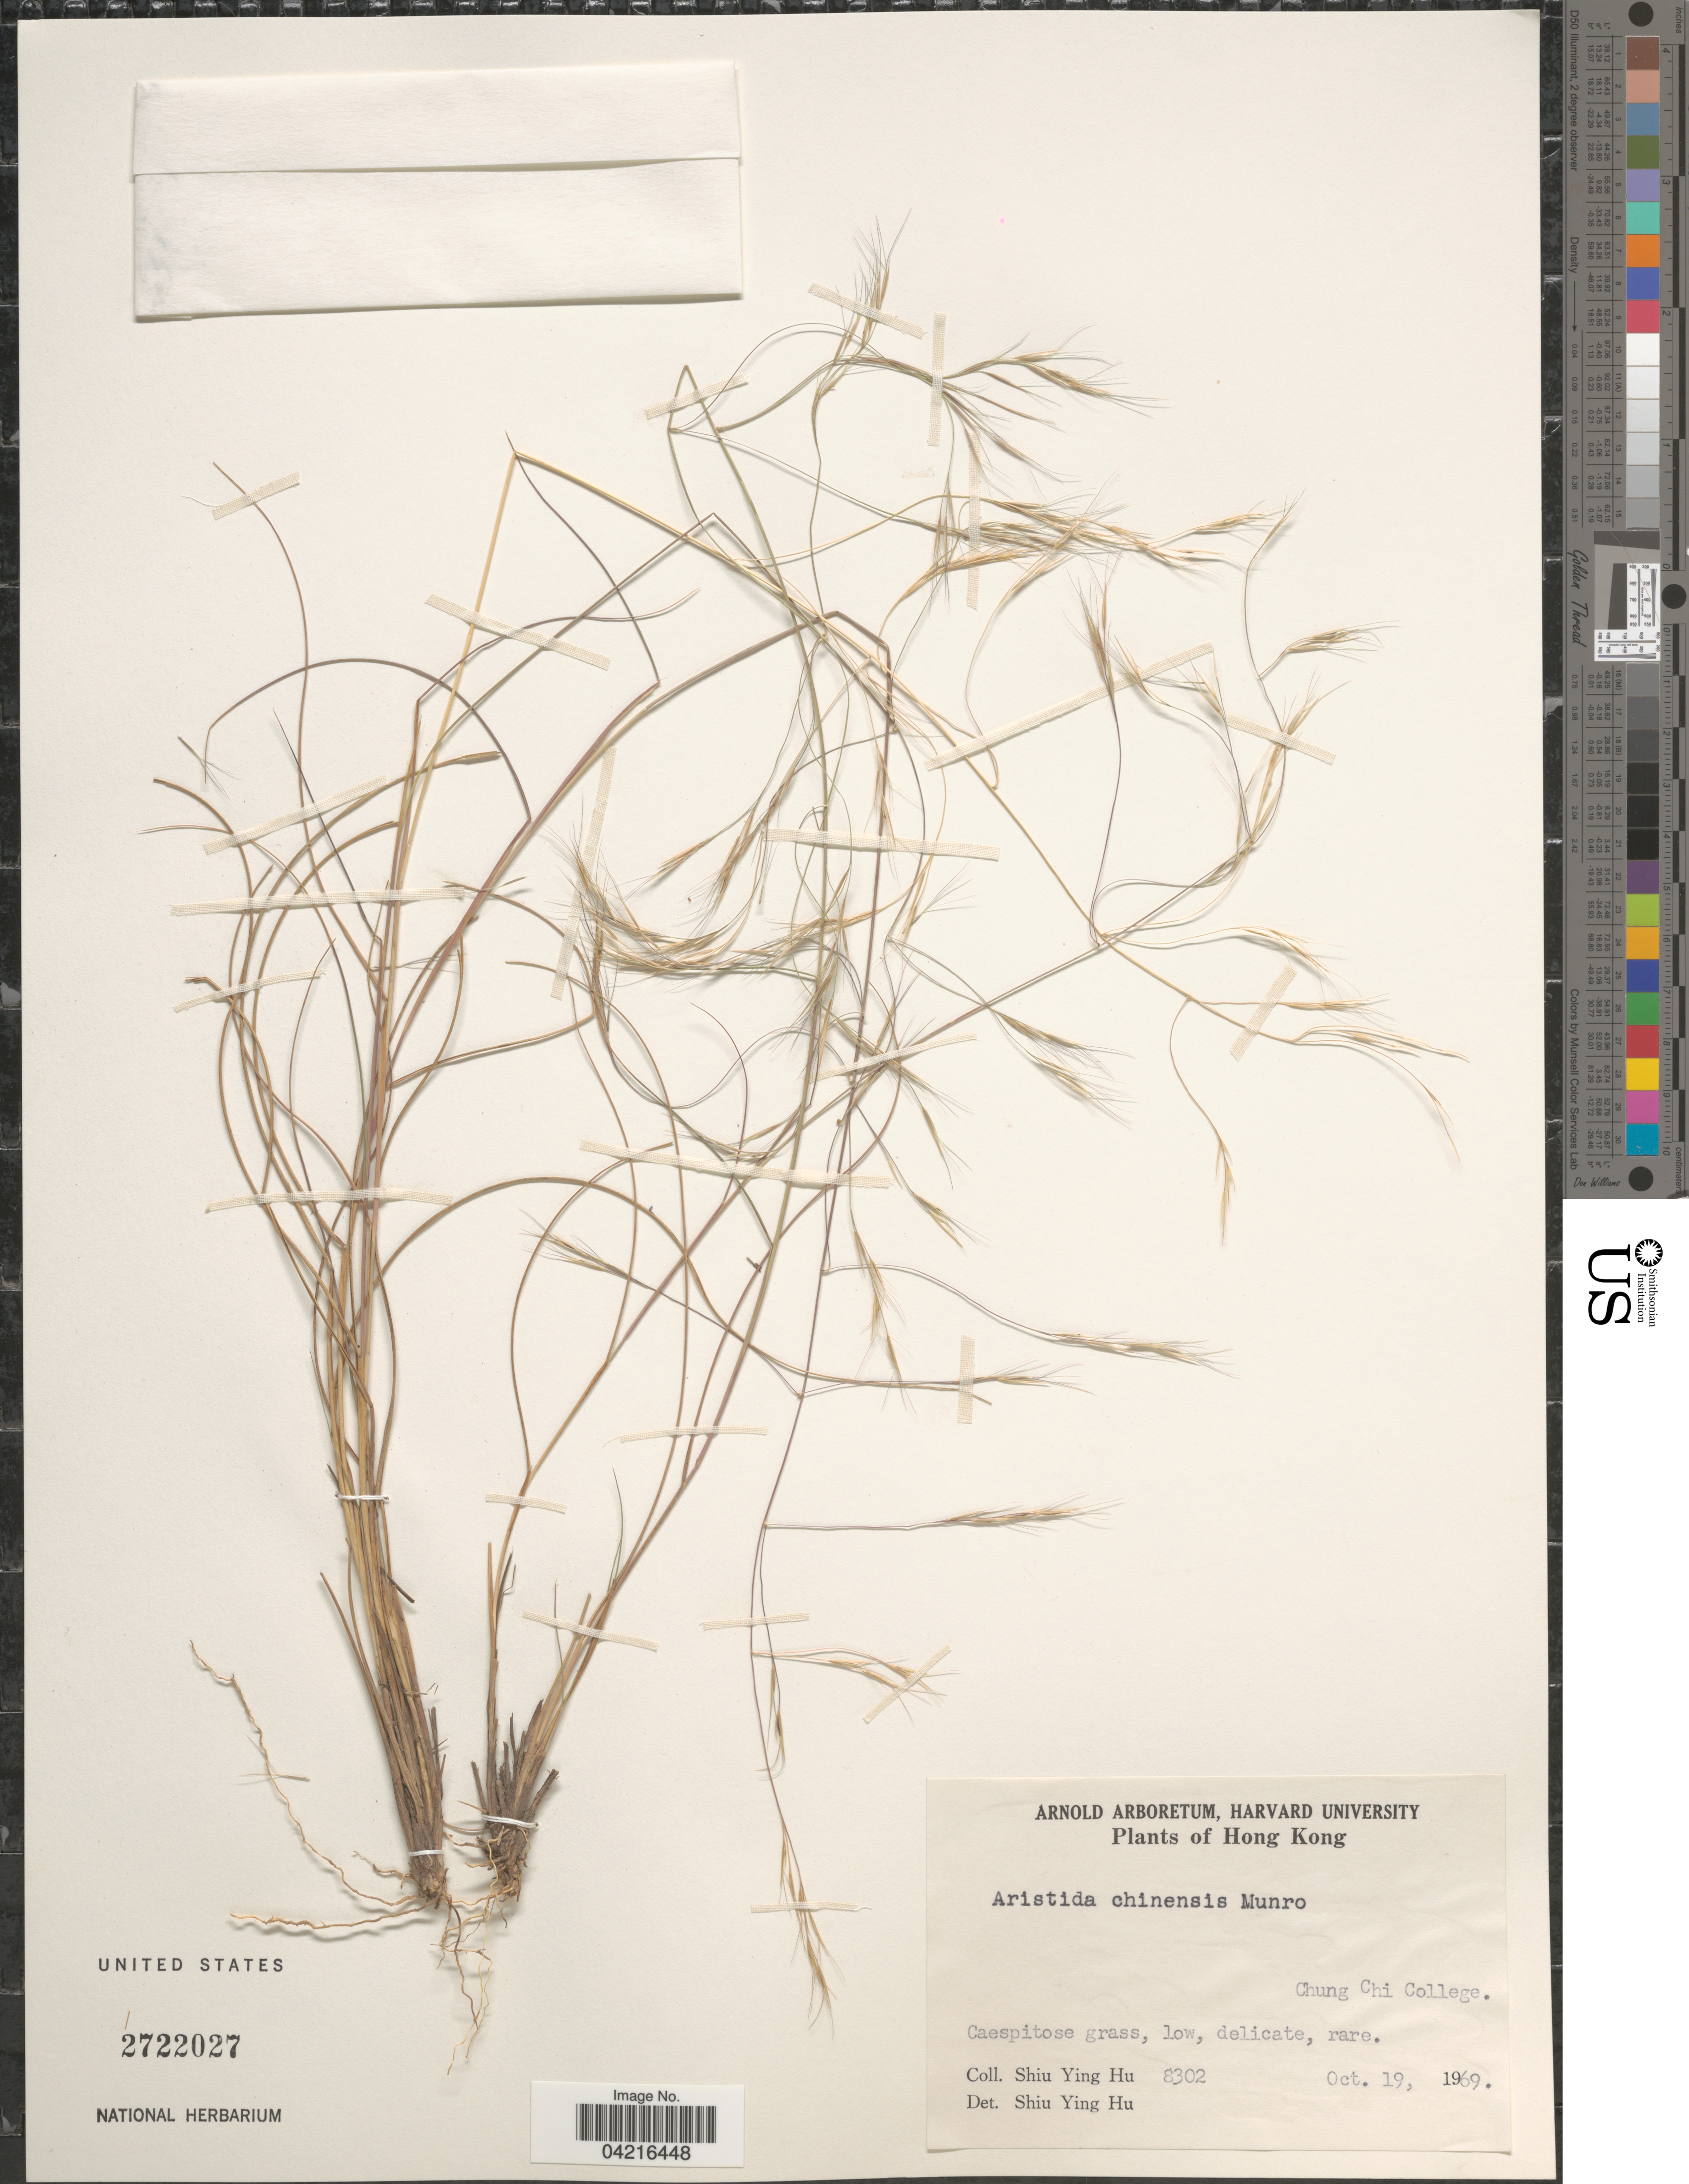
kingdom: Plantae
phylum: Tracheophyta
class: Liliopsida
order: Poales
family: Poaceae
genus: Aristida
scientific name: Aristida chinensis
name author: Munro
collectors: S. Y. Hu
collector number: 8302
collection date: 1969-10-19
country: China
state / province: Hong Kong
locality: Chung Chi College.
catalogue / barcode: US 2722027